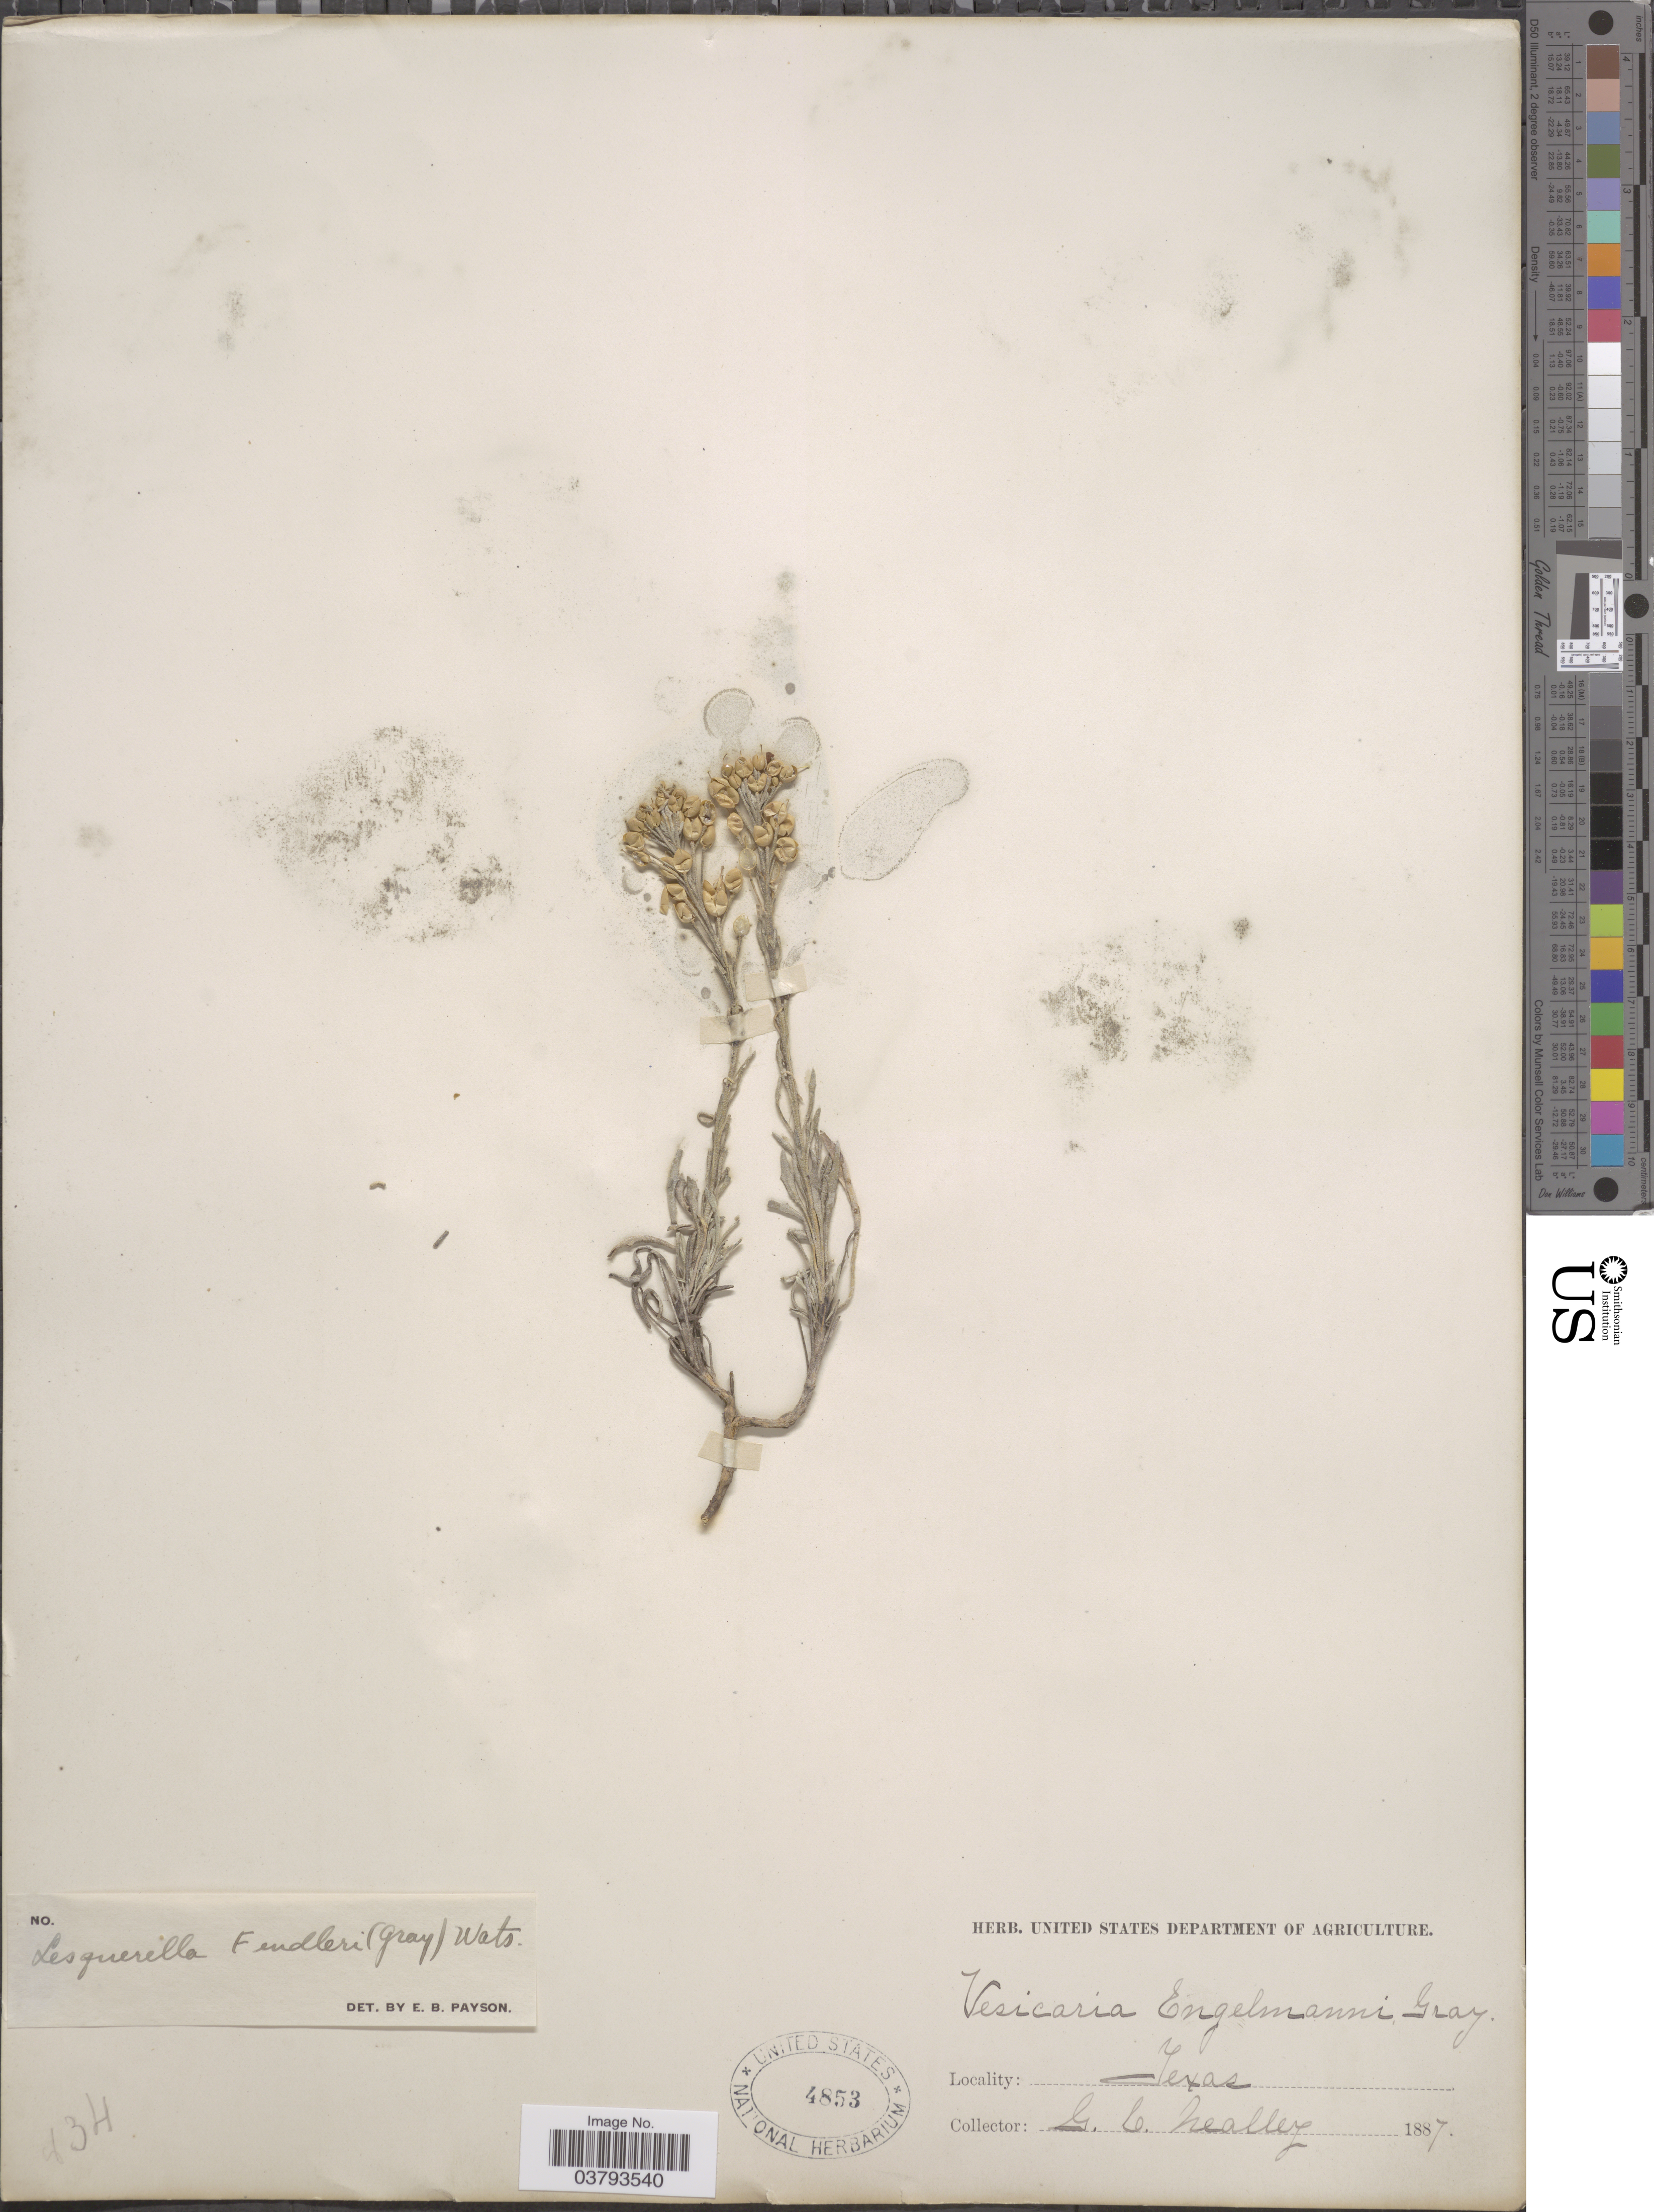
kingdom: Plantae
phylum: Tracheophyta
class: Magnoliopsida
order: Brassicales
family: Brassicaceae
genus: Lesquerella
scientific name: Lesquerella fendleri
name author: (A. Gray) S. Watson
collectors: G. C. Nealley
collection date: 1887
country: United States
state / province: Texas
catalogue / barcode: US 4853